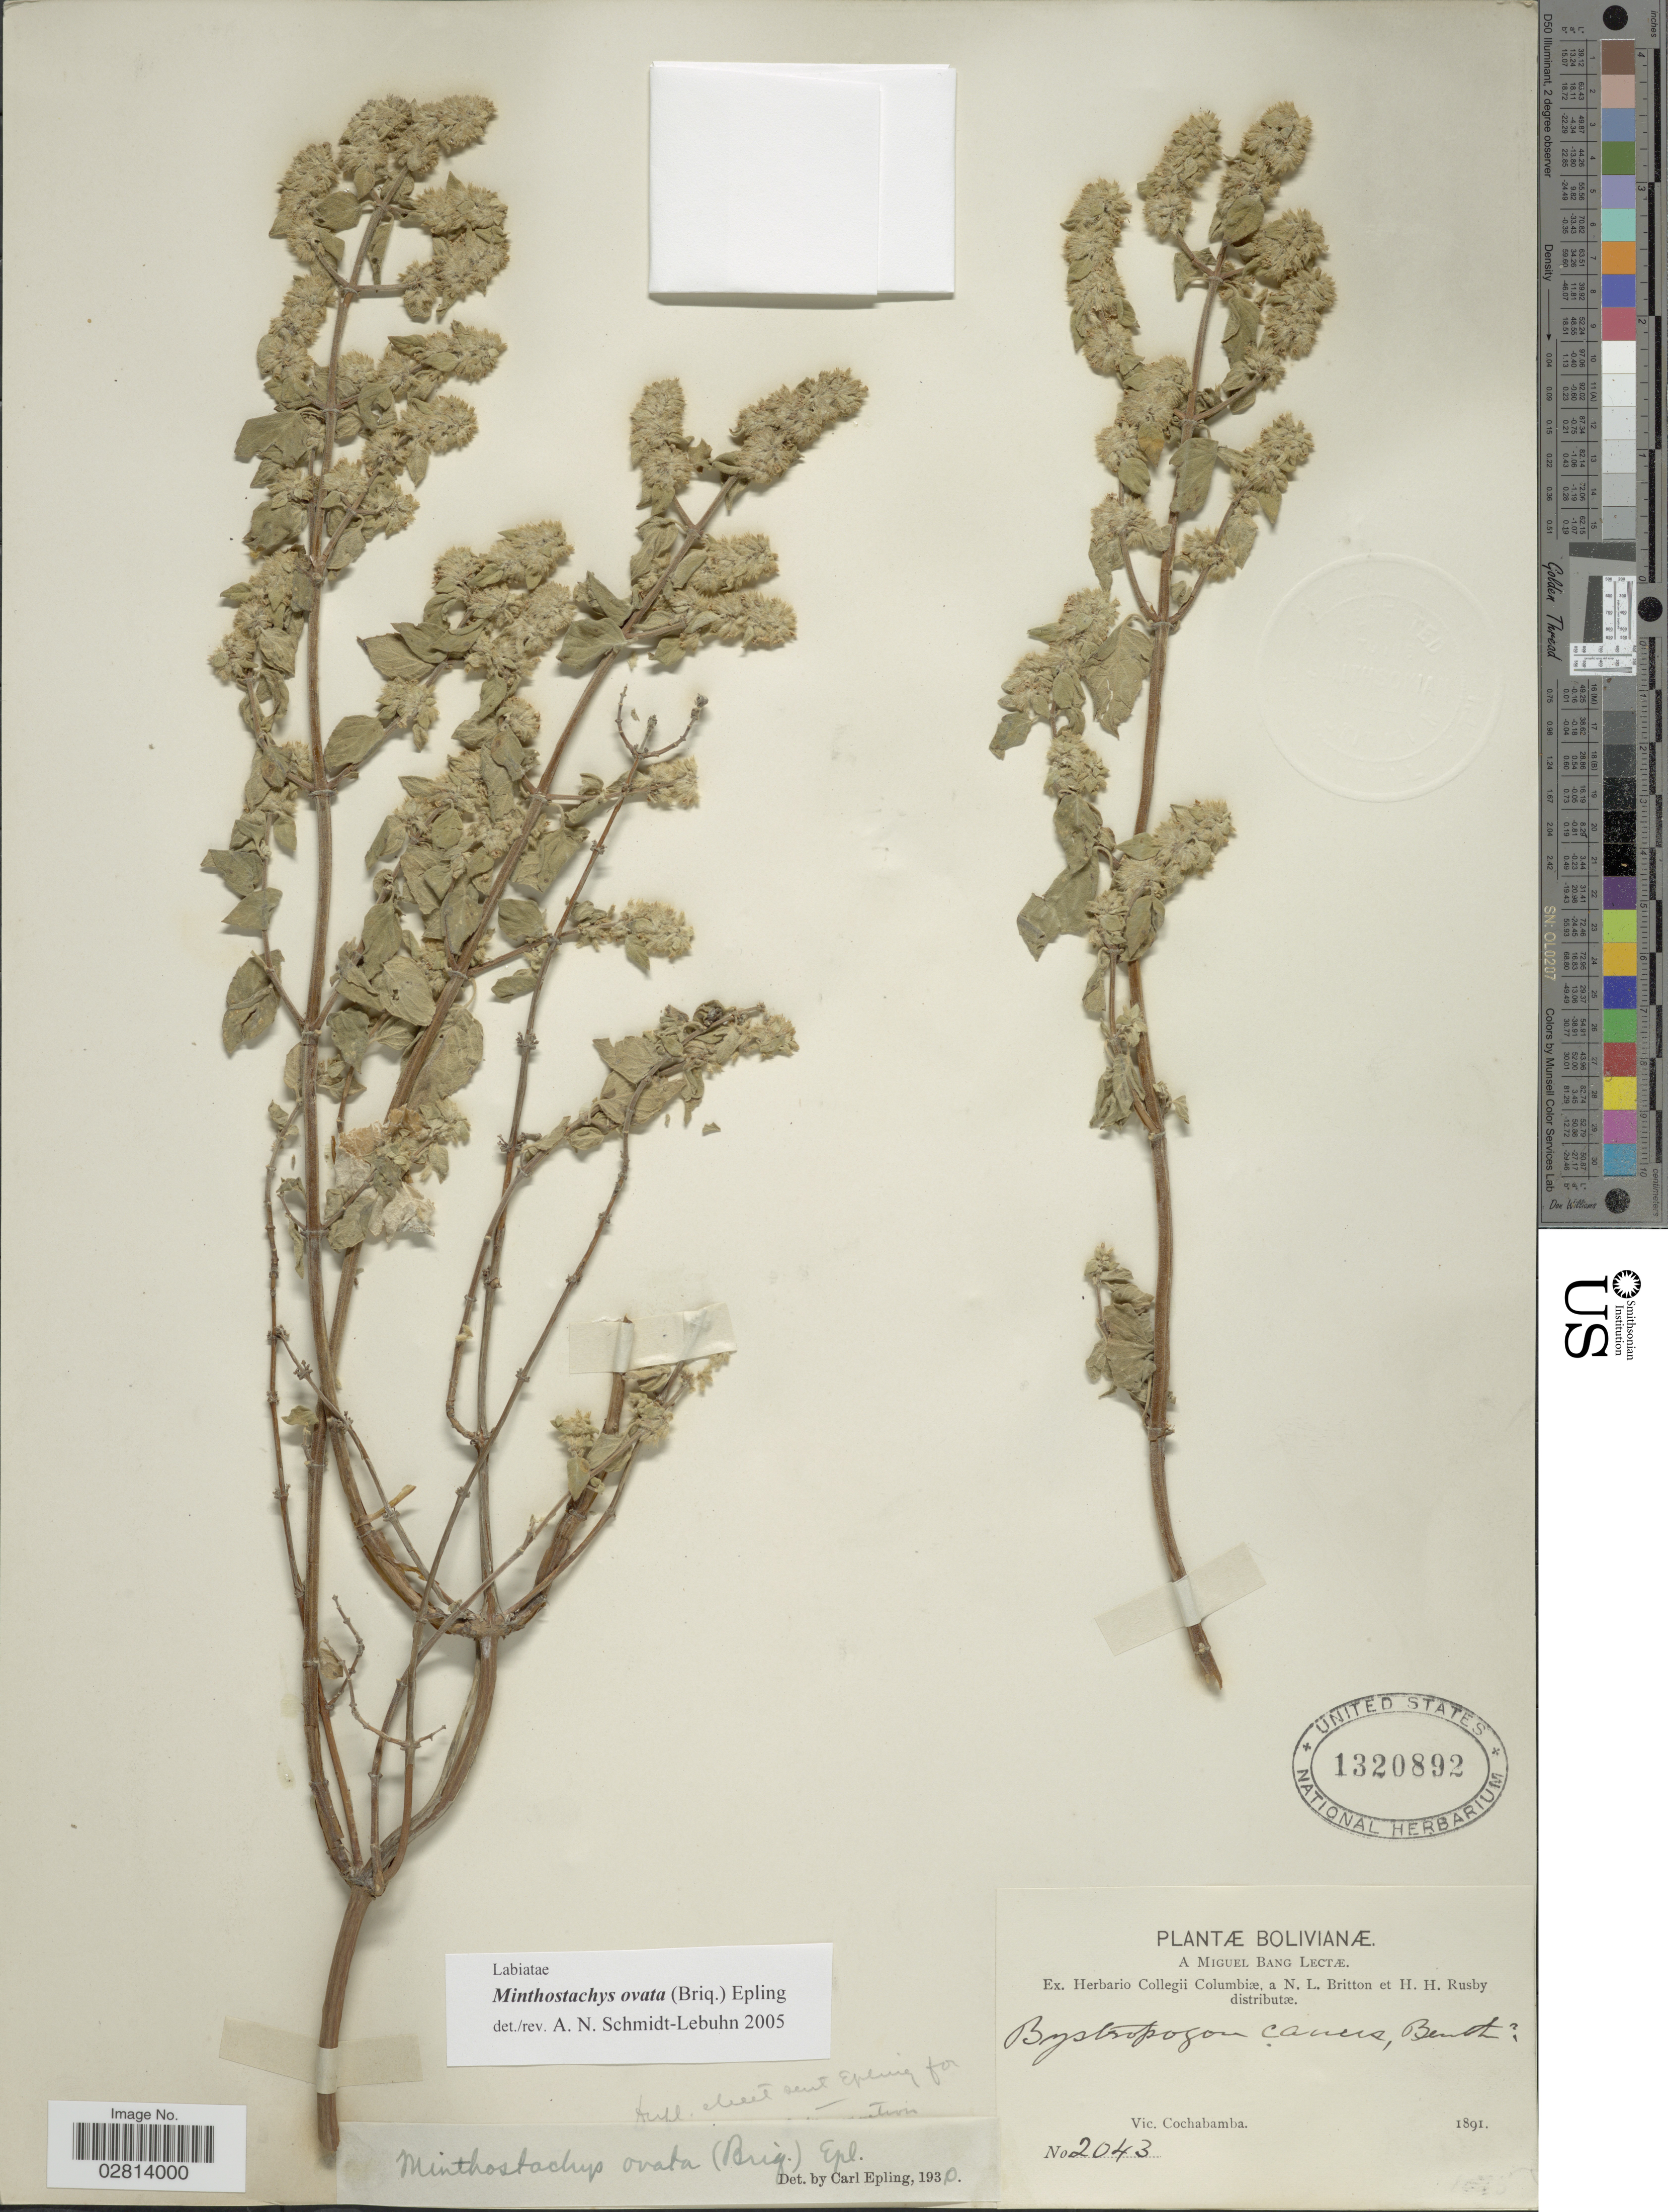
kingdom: Plantae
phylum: Tracheophyta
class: Magnoliopsida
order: Lamiales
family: Lamiaceae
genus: Minthostachys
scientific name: Minthostachys ovata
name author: (Briq.) Epling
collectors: M. Bang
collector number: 2043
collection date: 1891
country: Bolivia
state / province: Cochabamba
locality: Vic. Cochabamba.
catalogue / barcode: US 1320892